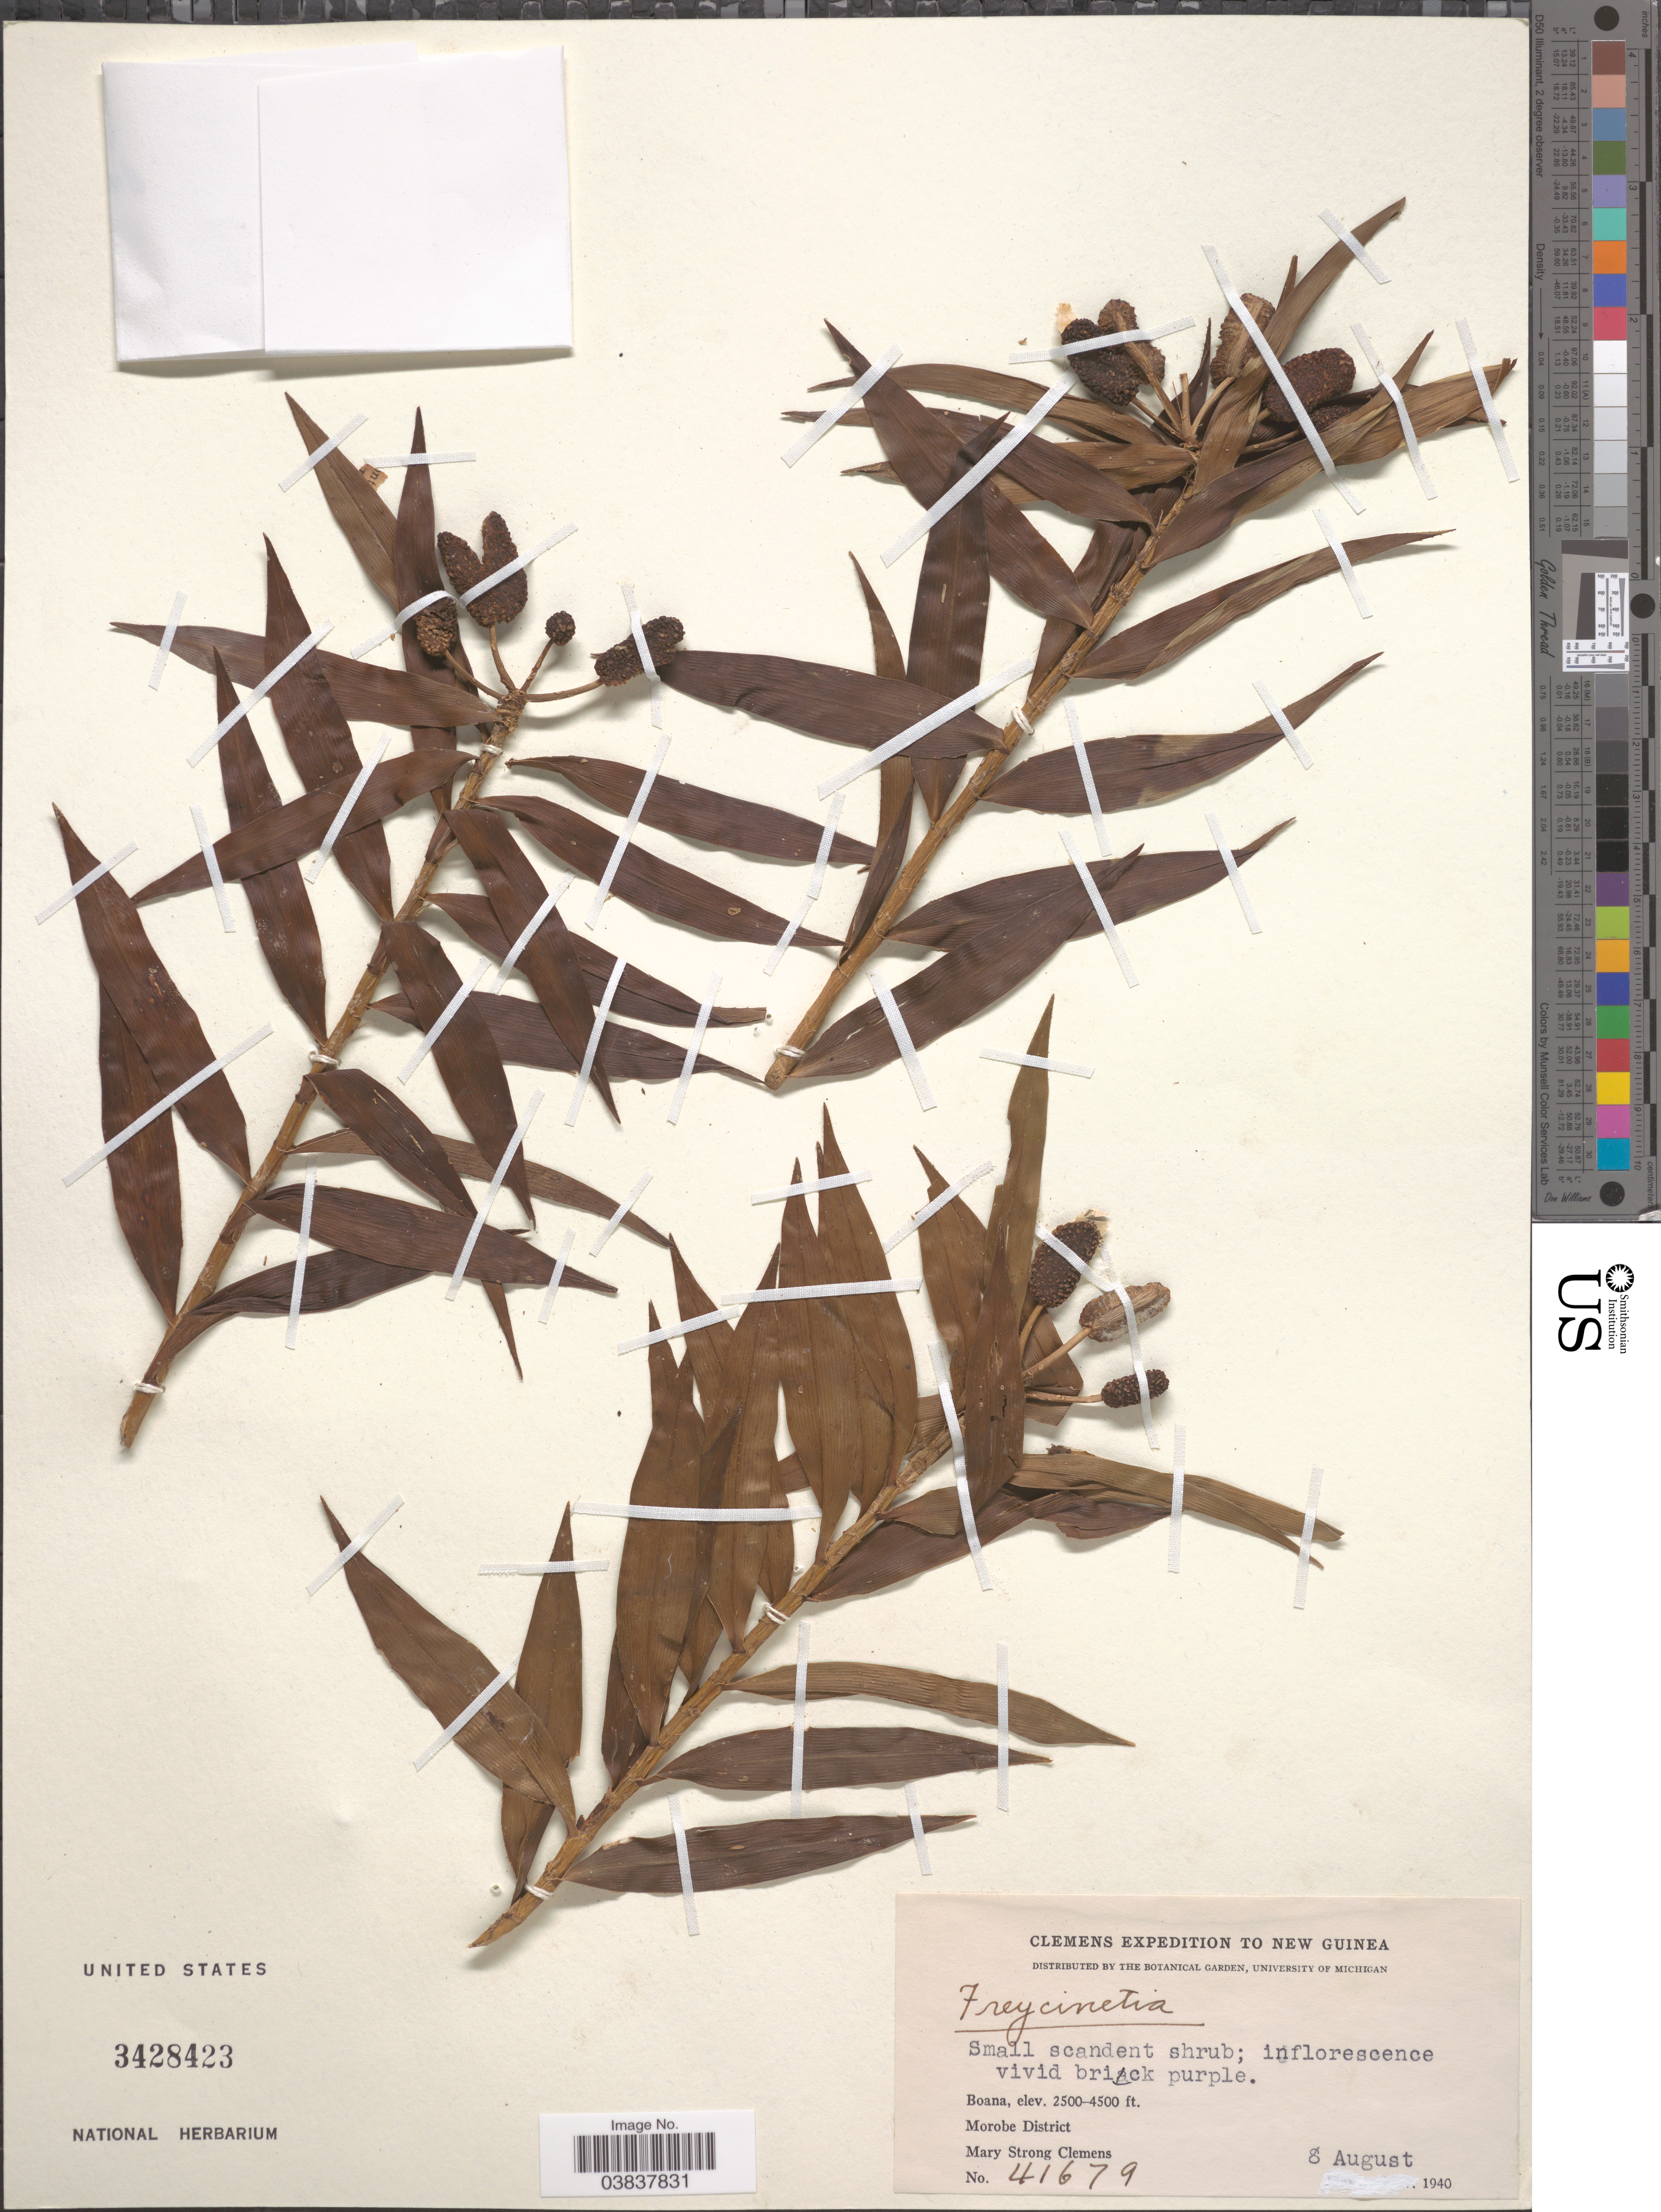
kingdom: Plantae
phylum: Tracheophyta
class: Liliopsida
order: Pandanales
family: Pandanaceae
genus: Freycinetia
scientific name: Freycinetia sp.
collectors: M. S. Clemens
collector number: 41679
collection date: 1940-08-08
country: Papua New Guinea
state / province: Morobe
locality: New Guinea. Boana, Morobe District.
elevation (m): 762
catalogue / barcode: US 3428423